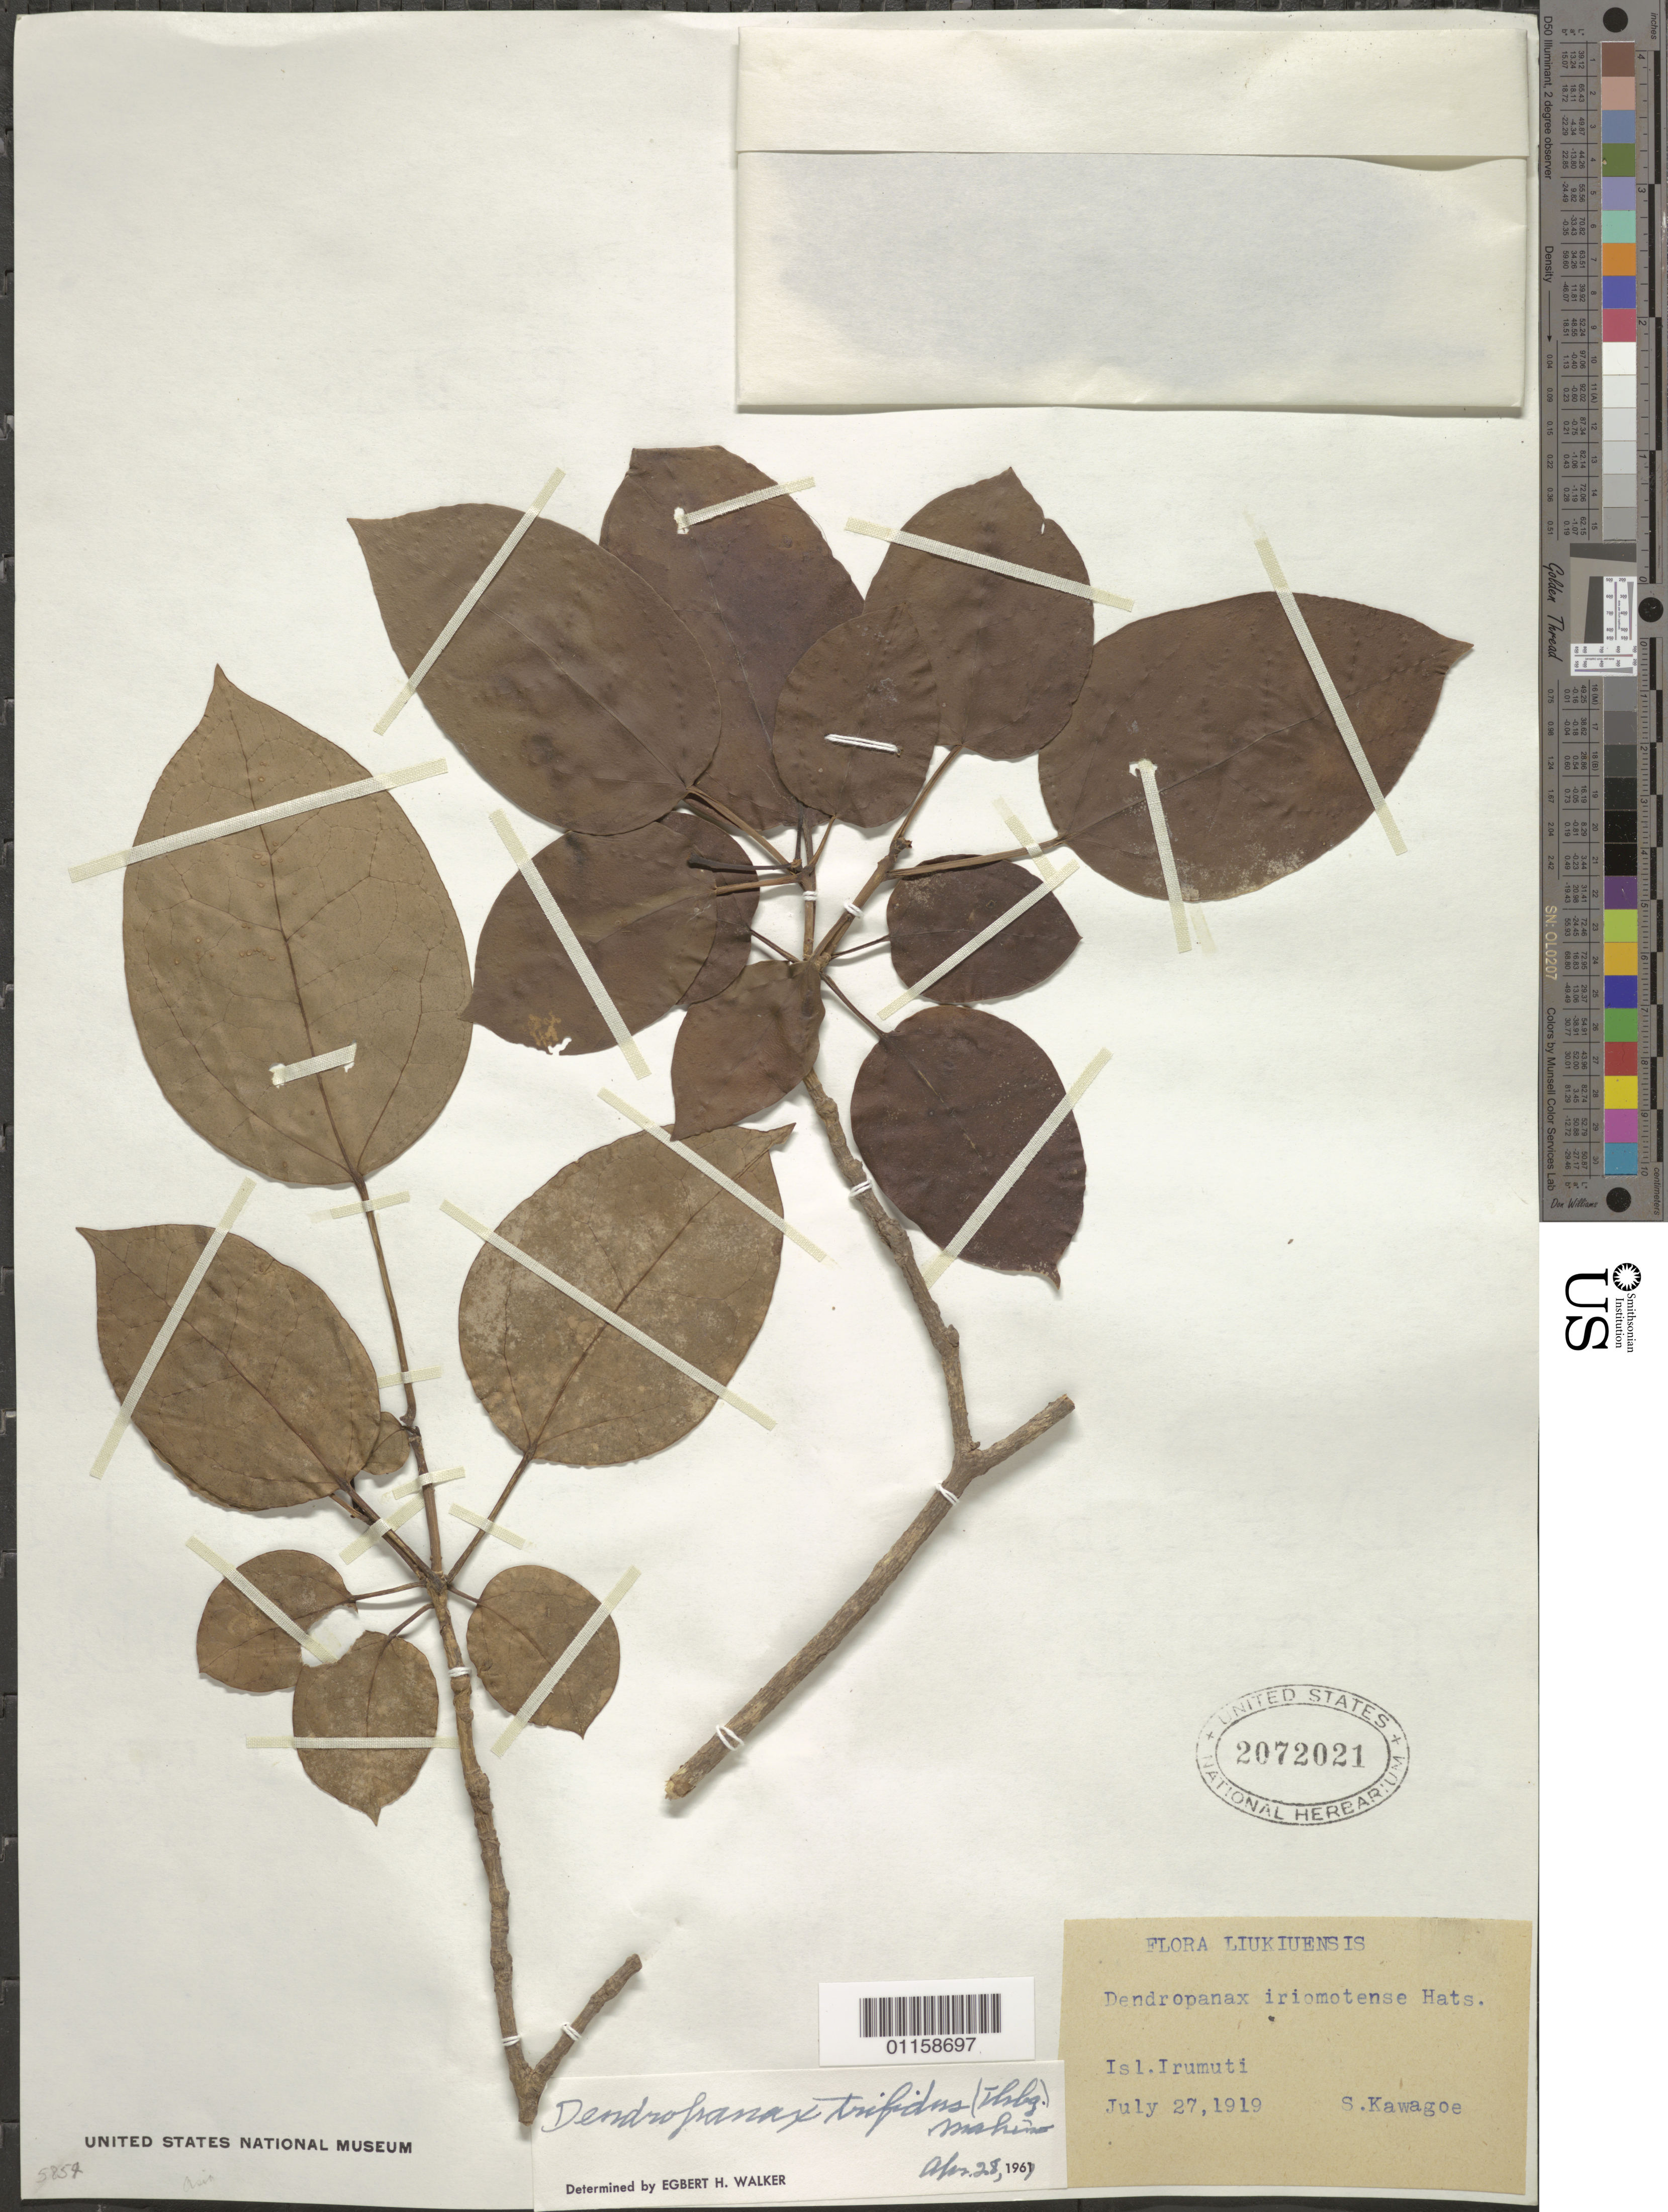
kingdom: Plantae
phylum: Tracheophyta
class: Magnoliopsida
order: Apiales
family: Araliaceae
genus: Dendropanax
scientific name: Dendropanax trifidus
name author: (Thunb.) Makino & Hara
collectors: S. Kawagoe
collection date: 1919-07-27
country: Japan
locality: Irumuti Isl.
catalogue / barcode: US 2072021